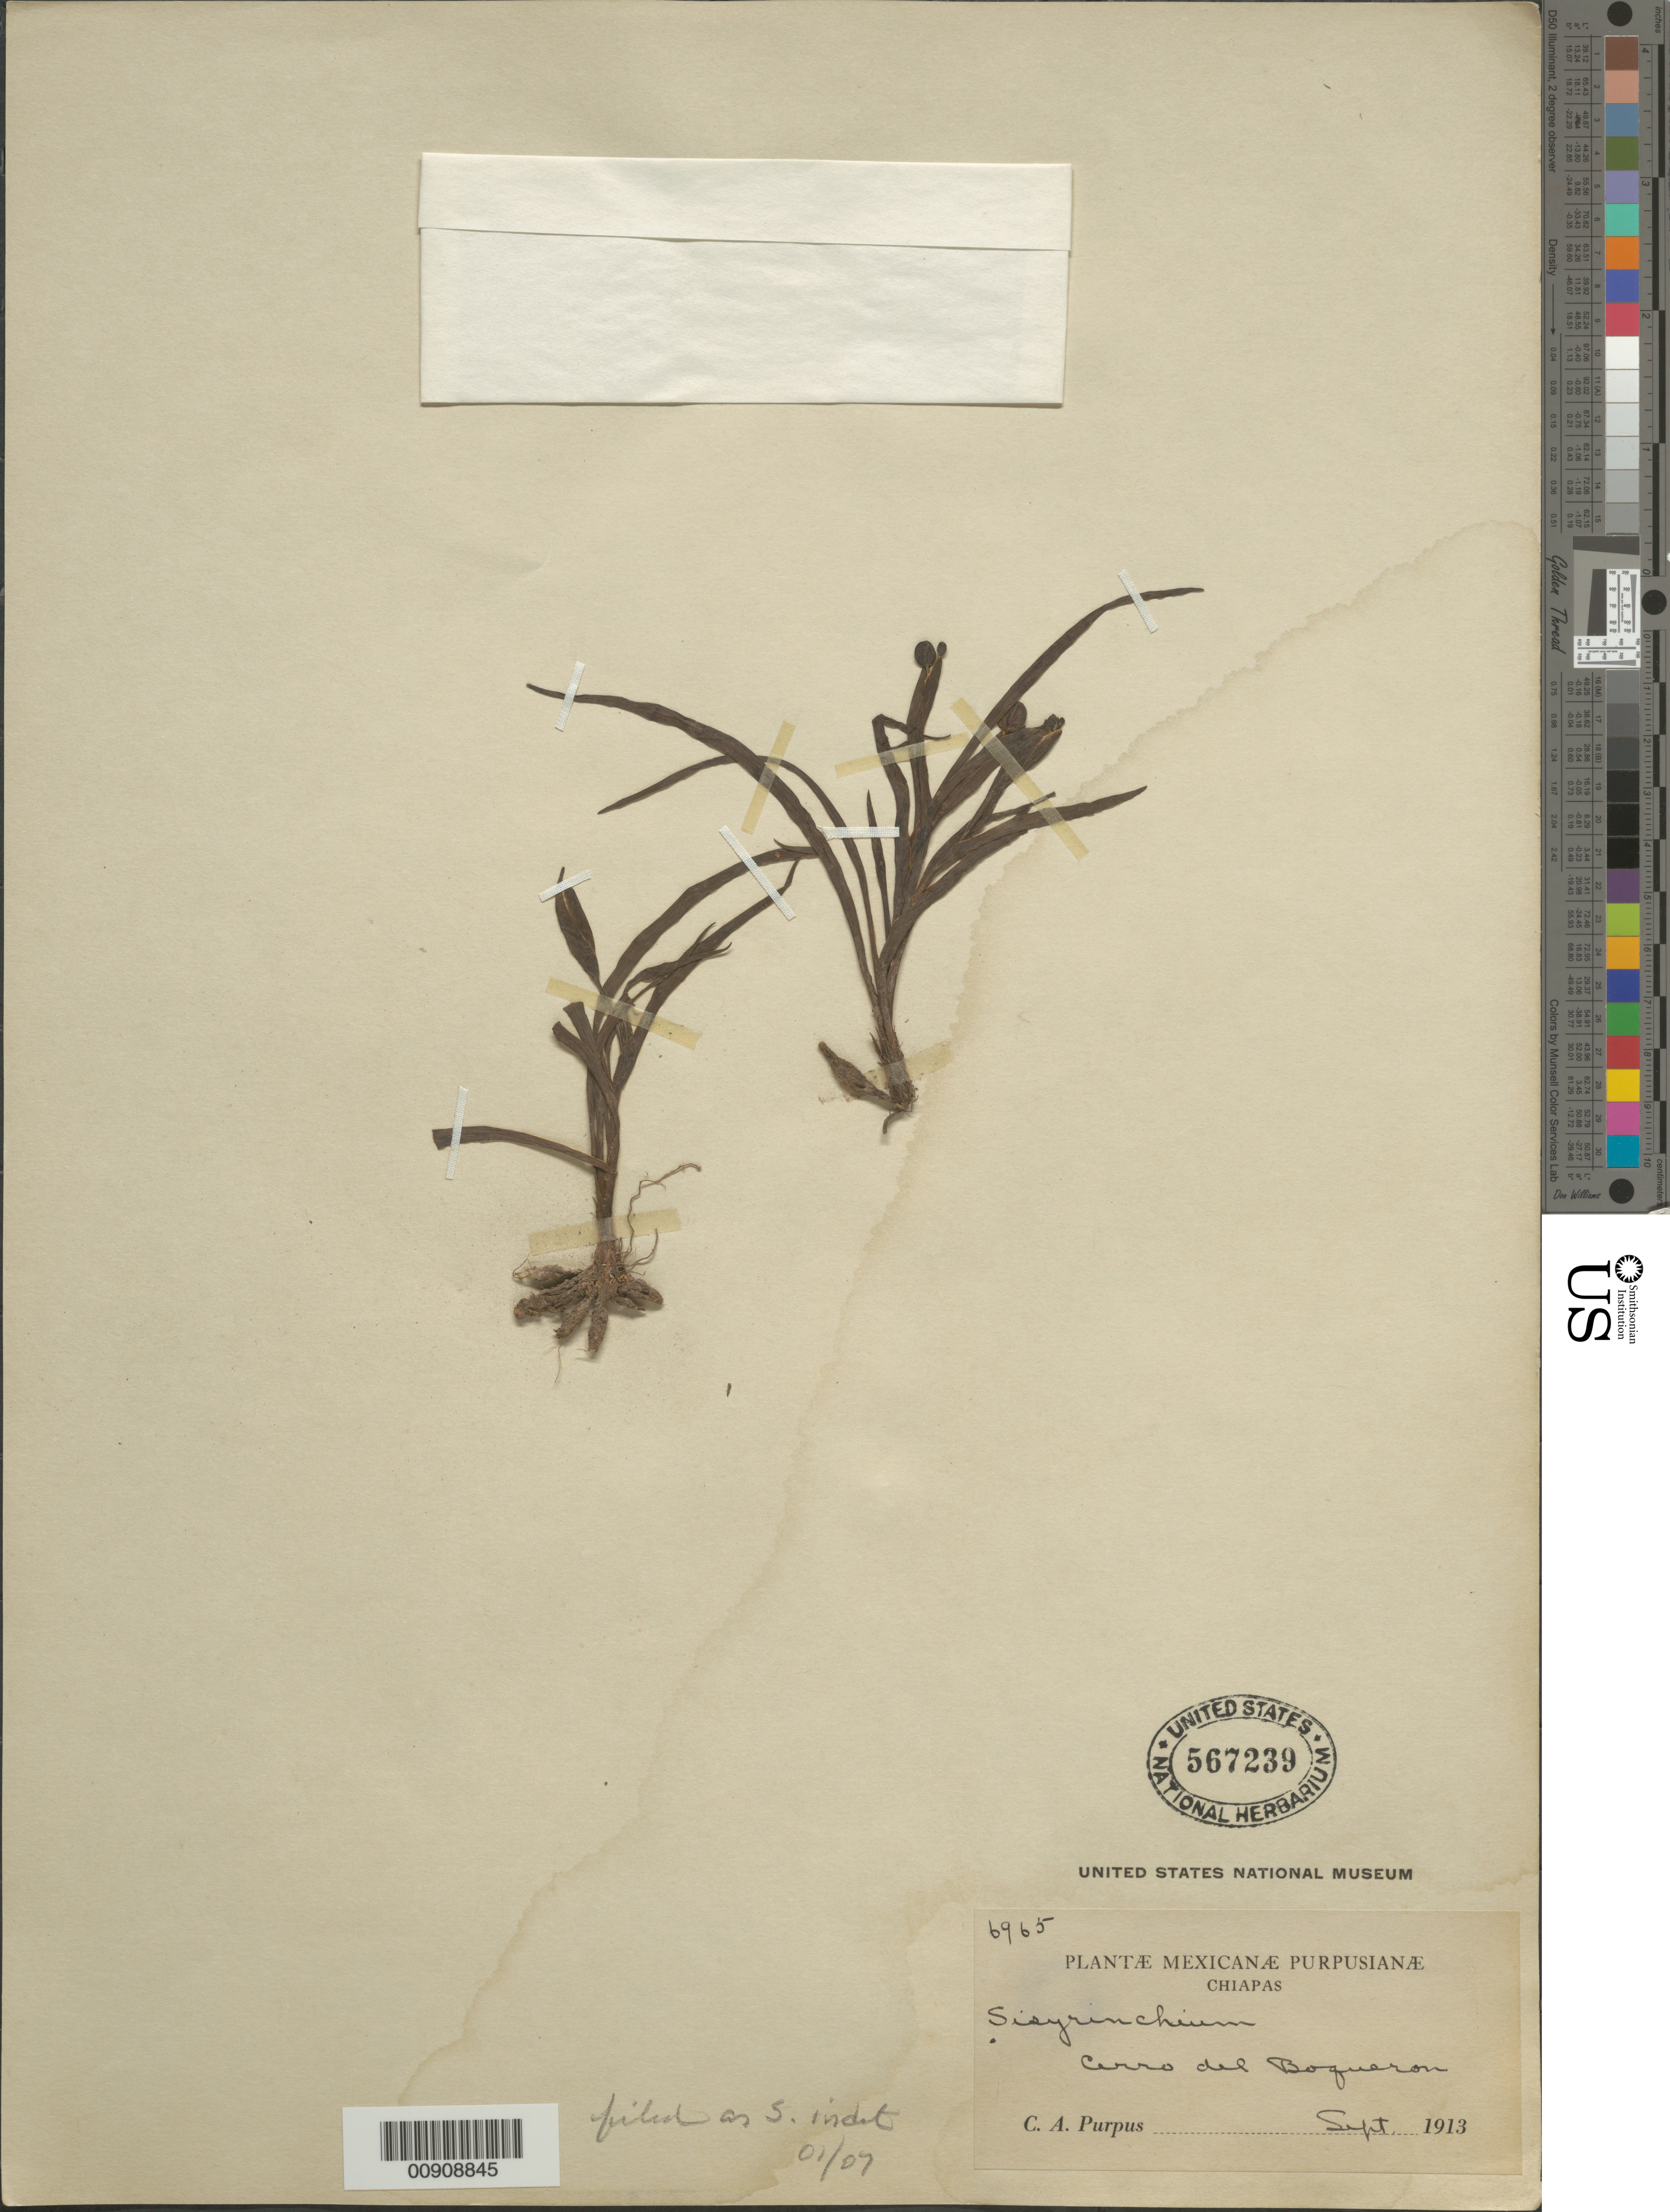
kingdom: Plantae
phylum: Tracheophyta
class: Liliopsida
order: Asparagales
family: Iridaceae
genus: Sisyrinchium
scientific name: Sisyrinchium sp.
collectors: C. A. Purpus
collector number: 6965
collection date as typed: Sep 1913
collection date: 1913-09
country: Mexico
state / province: Chiapas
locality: Cerro del Boqueron.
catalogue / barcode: US 567239